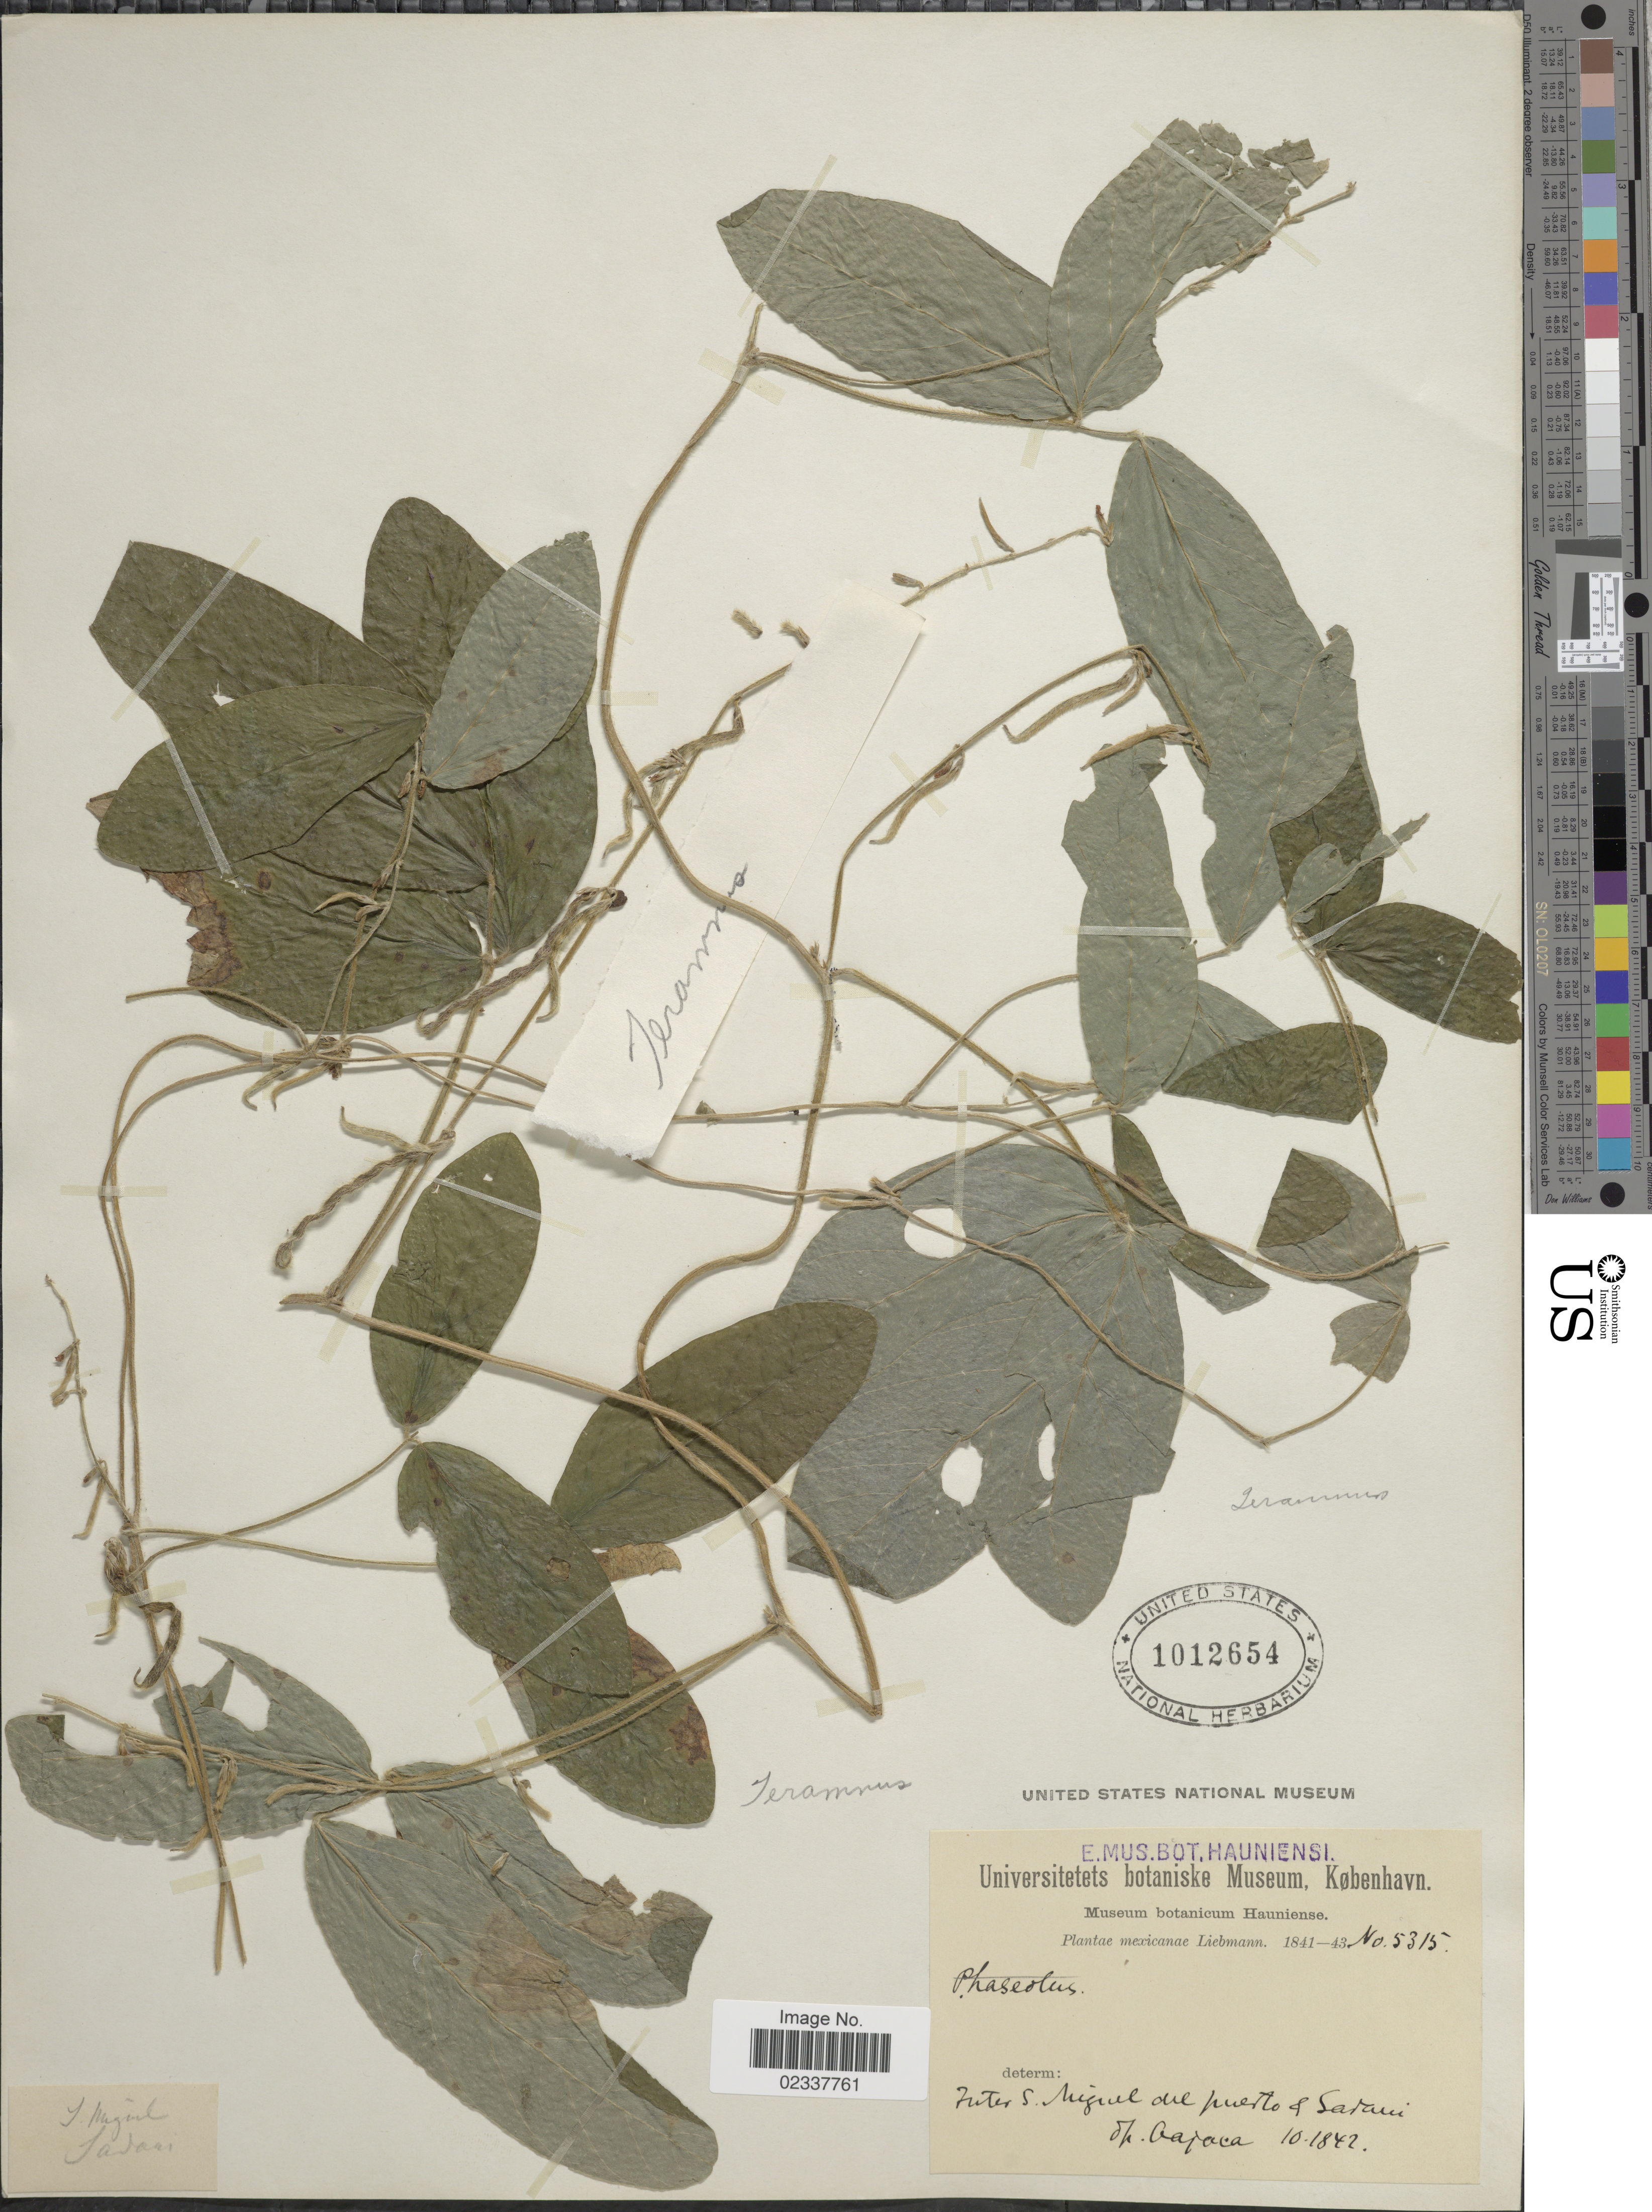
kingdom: Plantae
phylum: Tracheophyta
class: Magnoliopsida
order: Fabales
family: Fabaceae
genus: Teramnus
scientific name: Teramnus uncinatus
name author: (L.) Sw.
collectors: Liebmann, --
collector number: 5315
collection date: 1842-10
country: Mexico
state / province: Oaxaca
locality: S. Miguel del puerto & Sarami oh. Oaxaca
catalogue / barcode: US 1012654